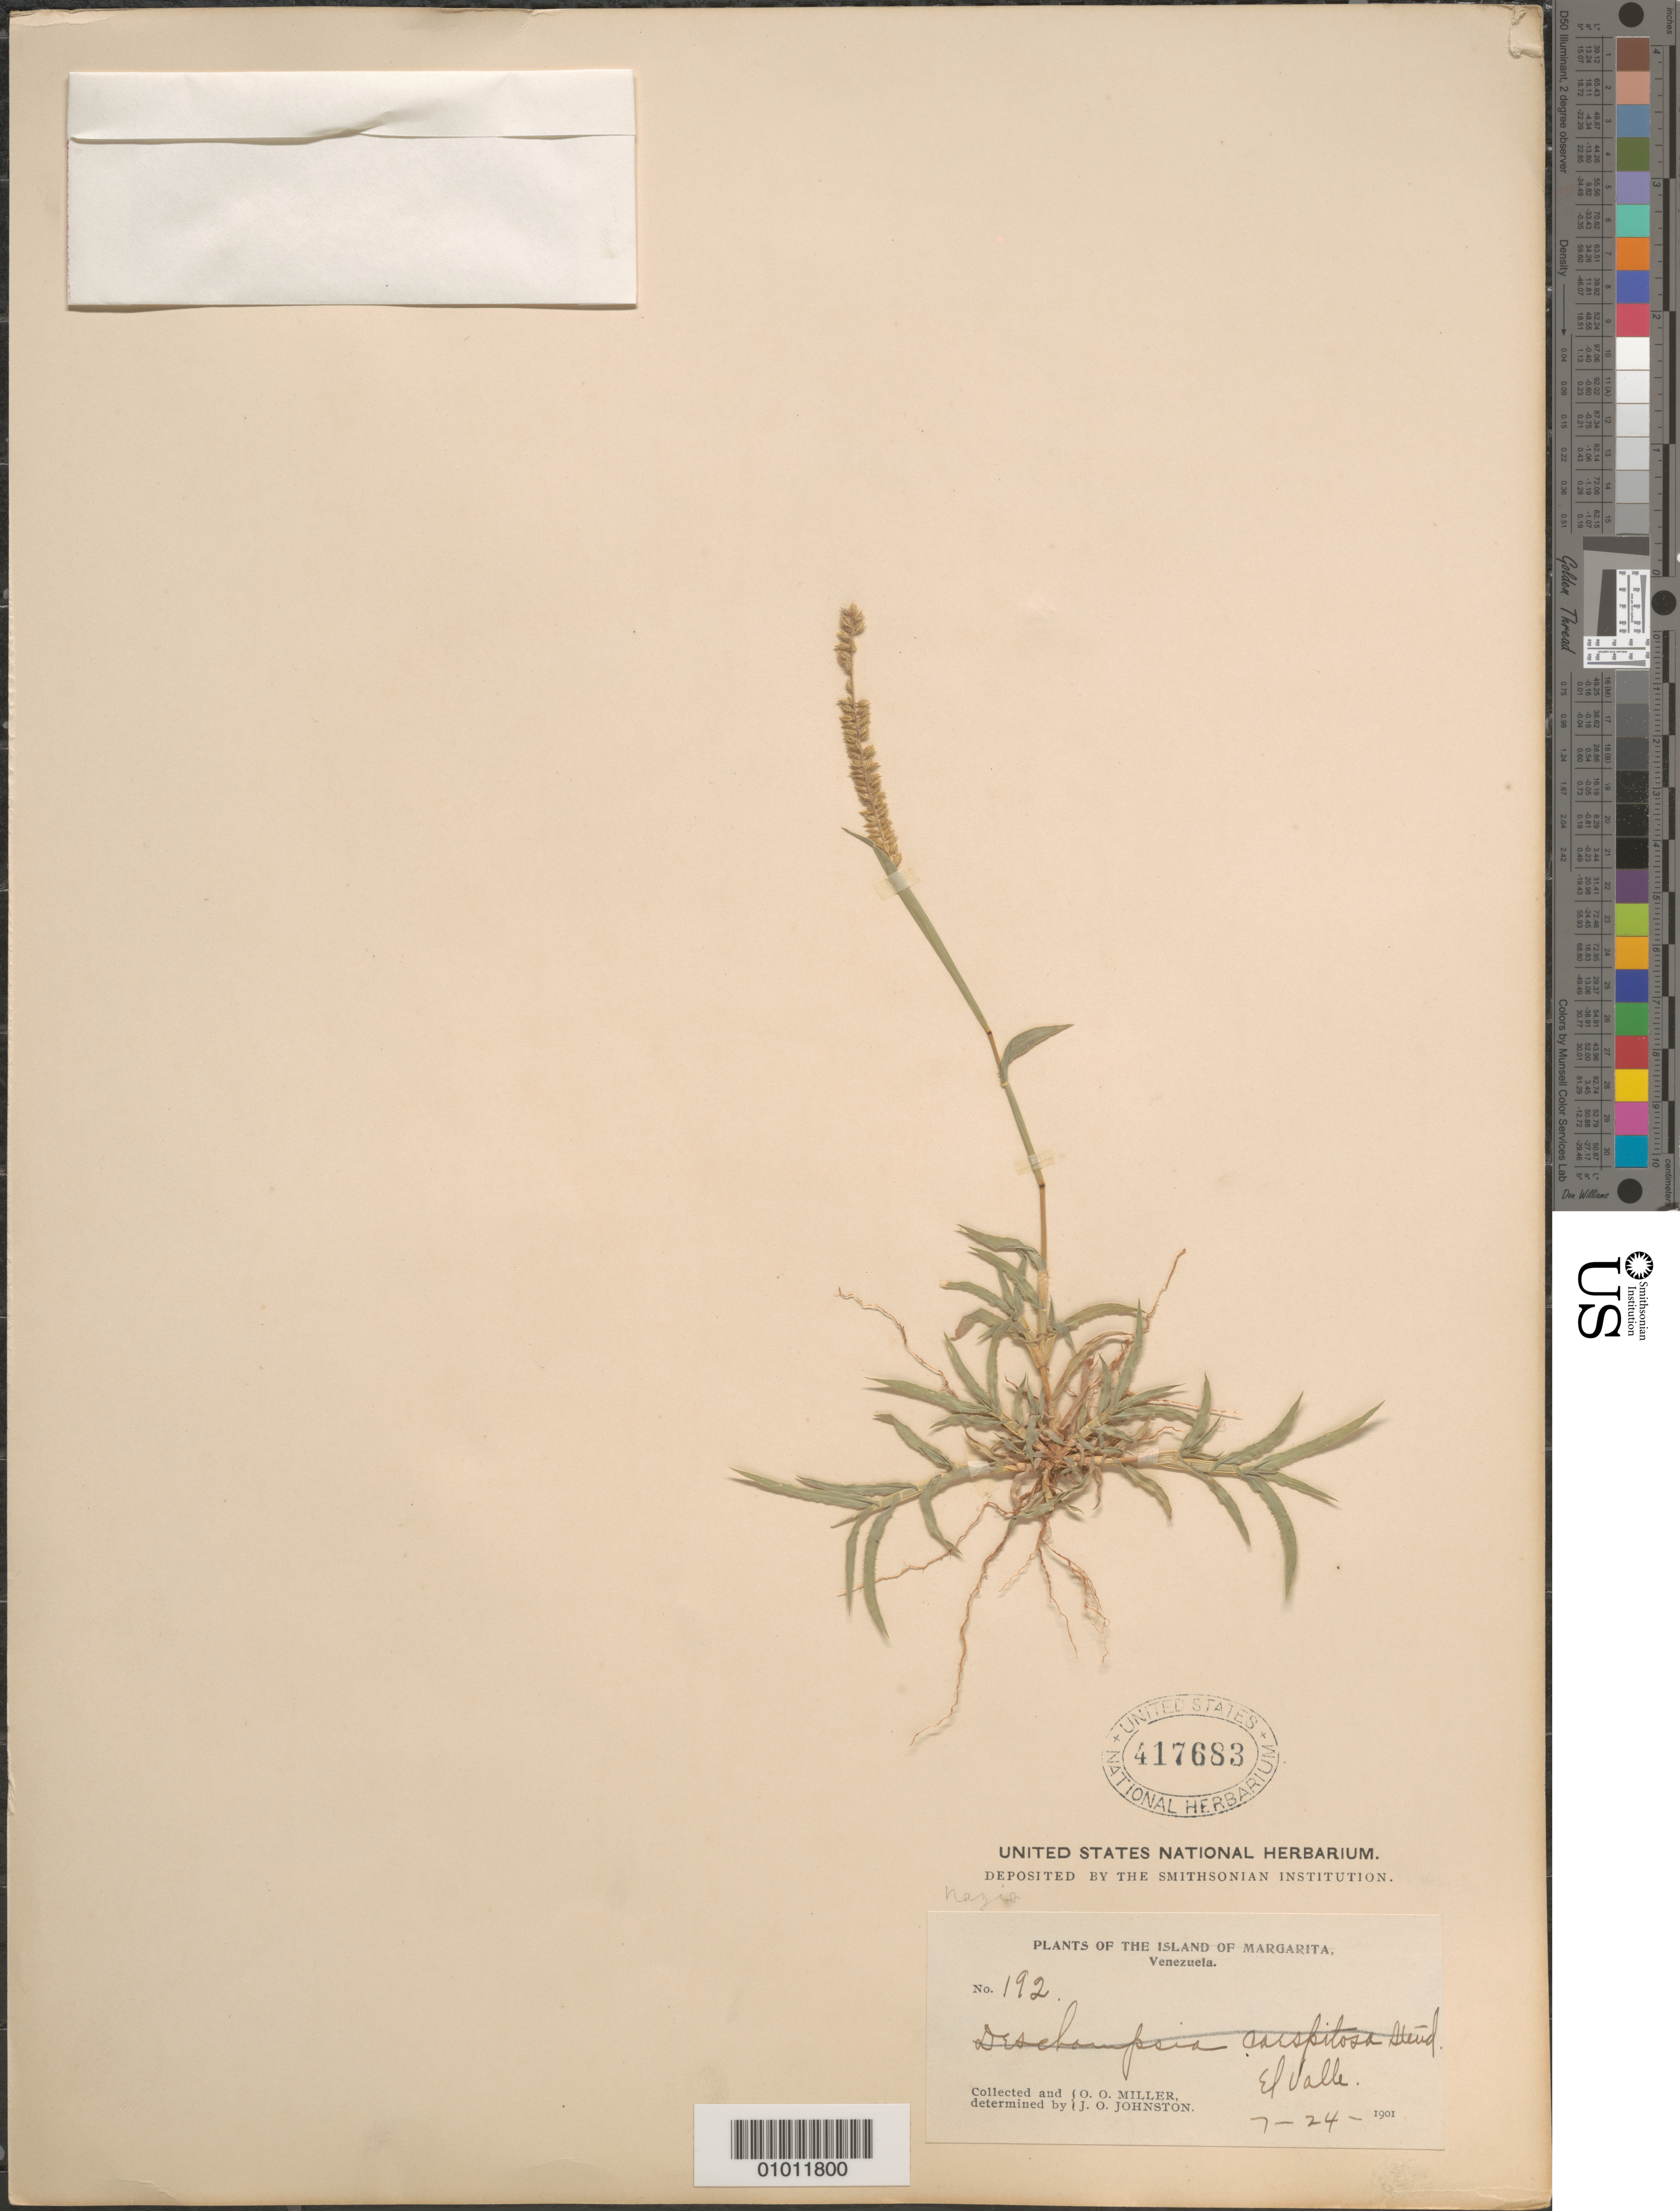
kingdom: Plantae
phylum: Tracheophyta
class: Liliopsida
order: Poales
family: Poaceae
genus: Tragus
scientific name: Tragus berteronianus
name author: Schult.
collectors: O. O. Miller & J. Johnston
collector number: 192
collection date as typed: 24 Jul 1901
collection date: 1901-07-24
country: Venezuela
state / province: Nueva Esparta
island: Margarita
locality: El Valle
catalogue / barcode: US 417683